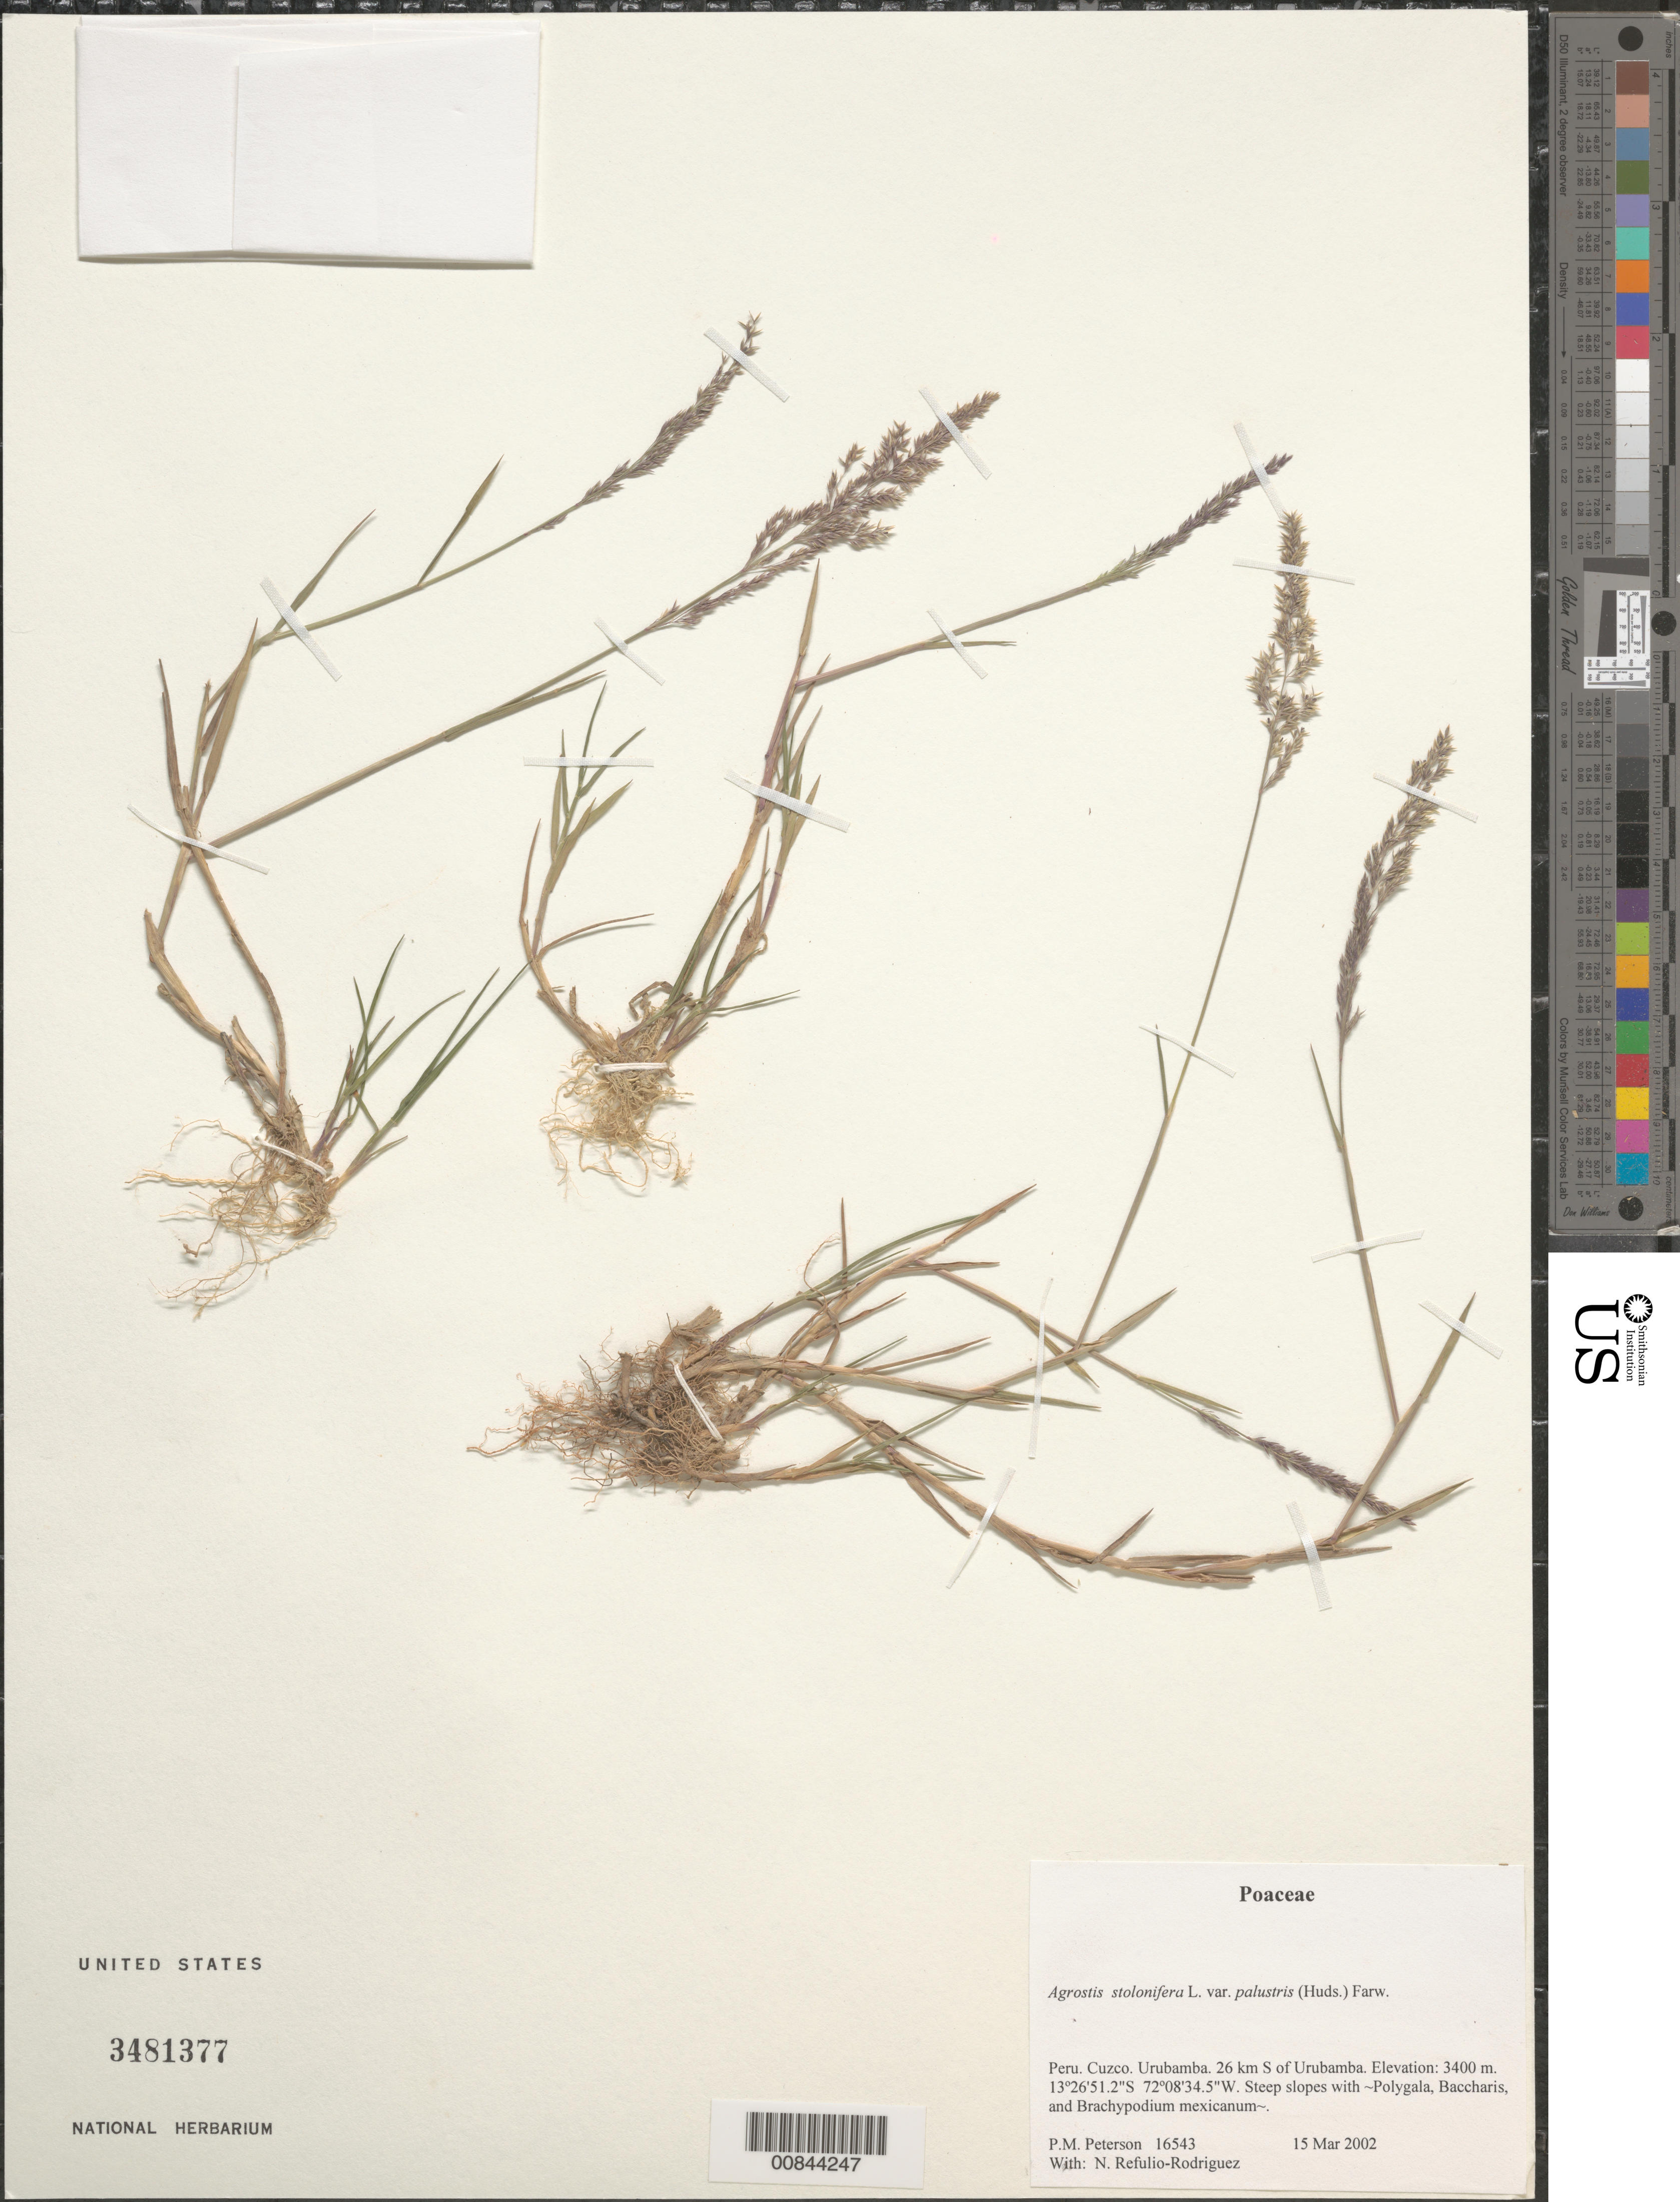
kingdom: Plantae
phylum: Tracheophyta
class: Liliopsida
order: Poales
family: Poaceae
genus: Agrostis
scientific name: Agrostis stolonifera var. palustris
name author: (Huds.) Farw.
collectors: P. M. Peterson & N. Refulio-Rodríguez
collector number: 16543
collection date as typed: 15 Mar 2002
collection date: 2002-03-15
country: Peru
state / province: Cusco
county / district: Urubamba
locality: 26 km S of Urubamba.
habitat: Steep slopes with ~Polygala, Baccharis, and Brachypodium mexicanum~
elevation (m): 3400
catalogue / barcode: US 3481377